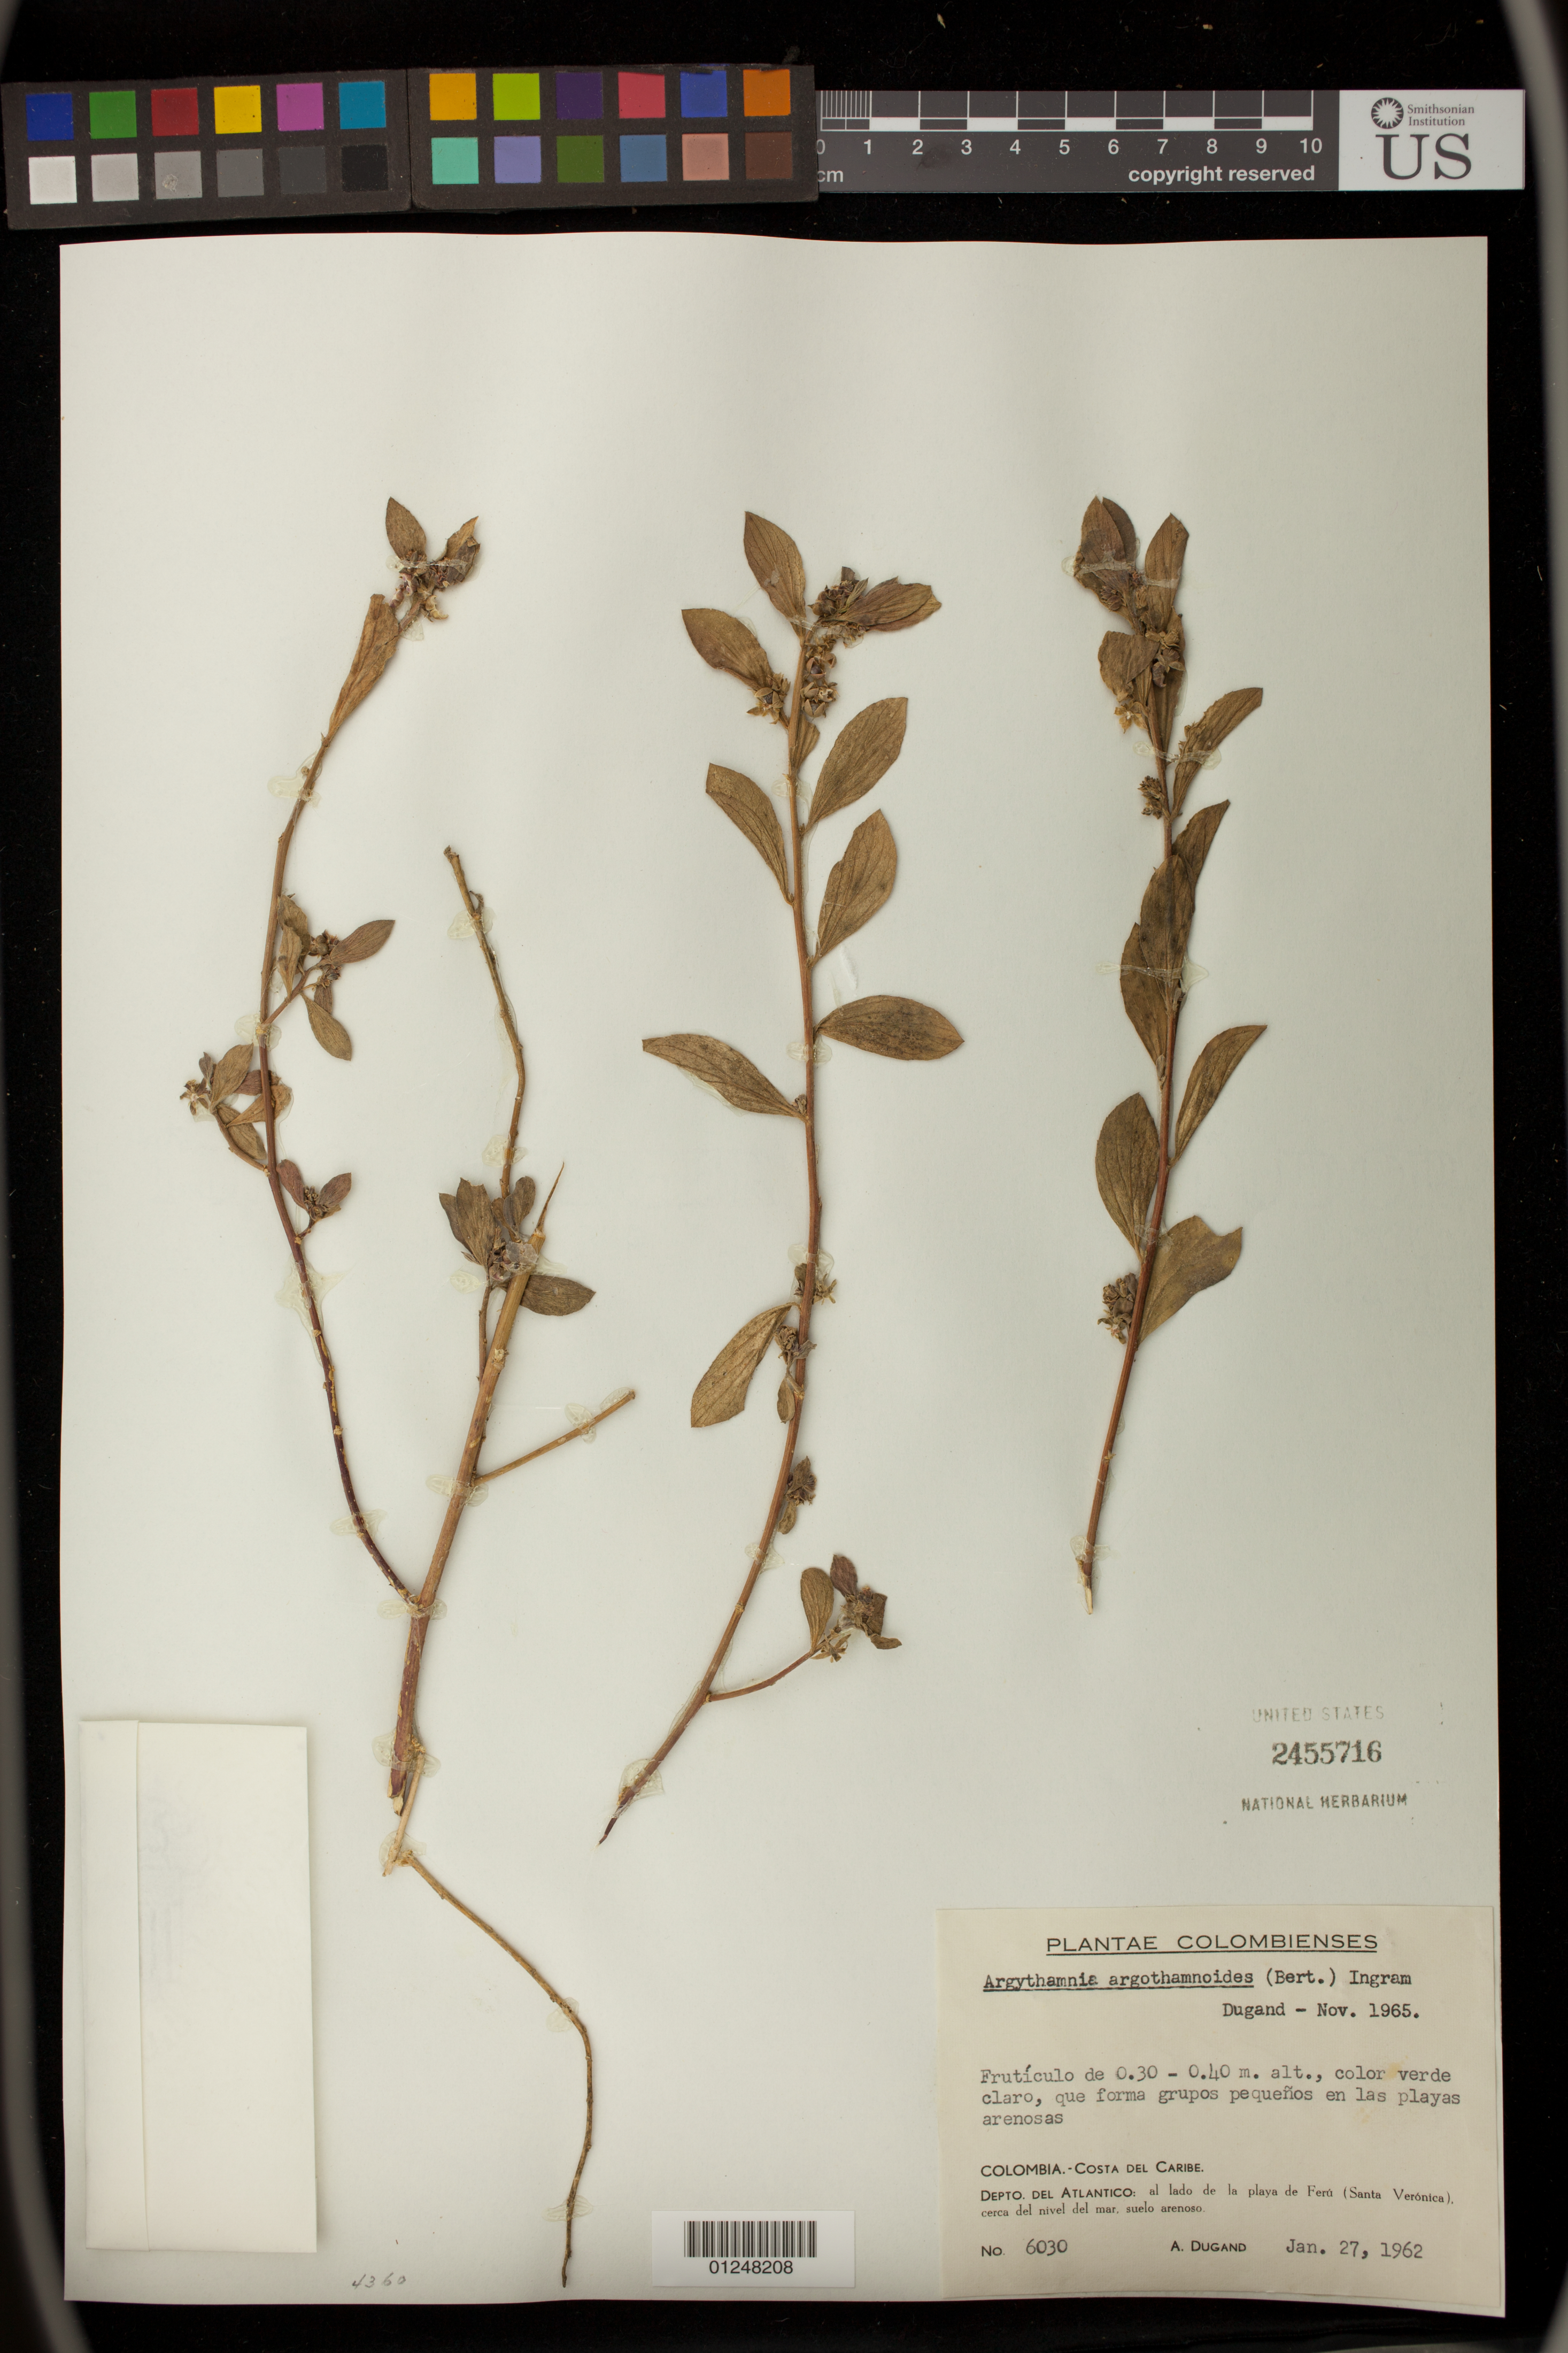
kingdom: Plantae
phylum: Tracheophyta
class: Magnoliopsida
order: Malpighiales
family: Euphorbiaceae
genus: Argythamnia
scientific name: Argythamnia argothamnoides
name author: (Bertero & Spreng.) J.W. Ingram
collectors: A. Dugand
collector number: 6030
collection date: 1962-01-27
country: Colombia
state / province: Atlántico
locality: Costa del Caribe. Al lado de la playa de Feru (Santa Veronica), cerca del nivel del mar, suelo arenoso.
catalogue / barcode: US 2455716